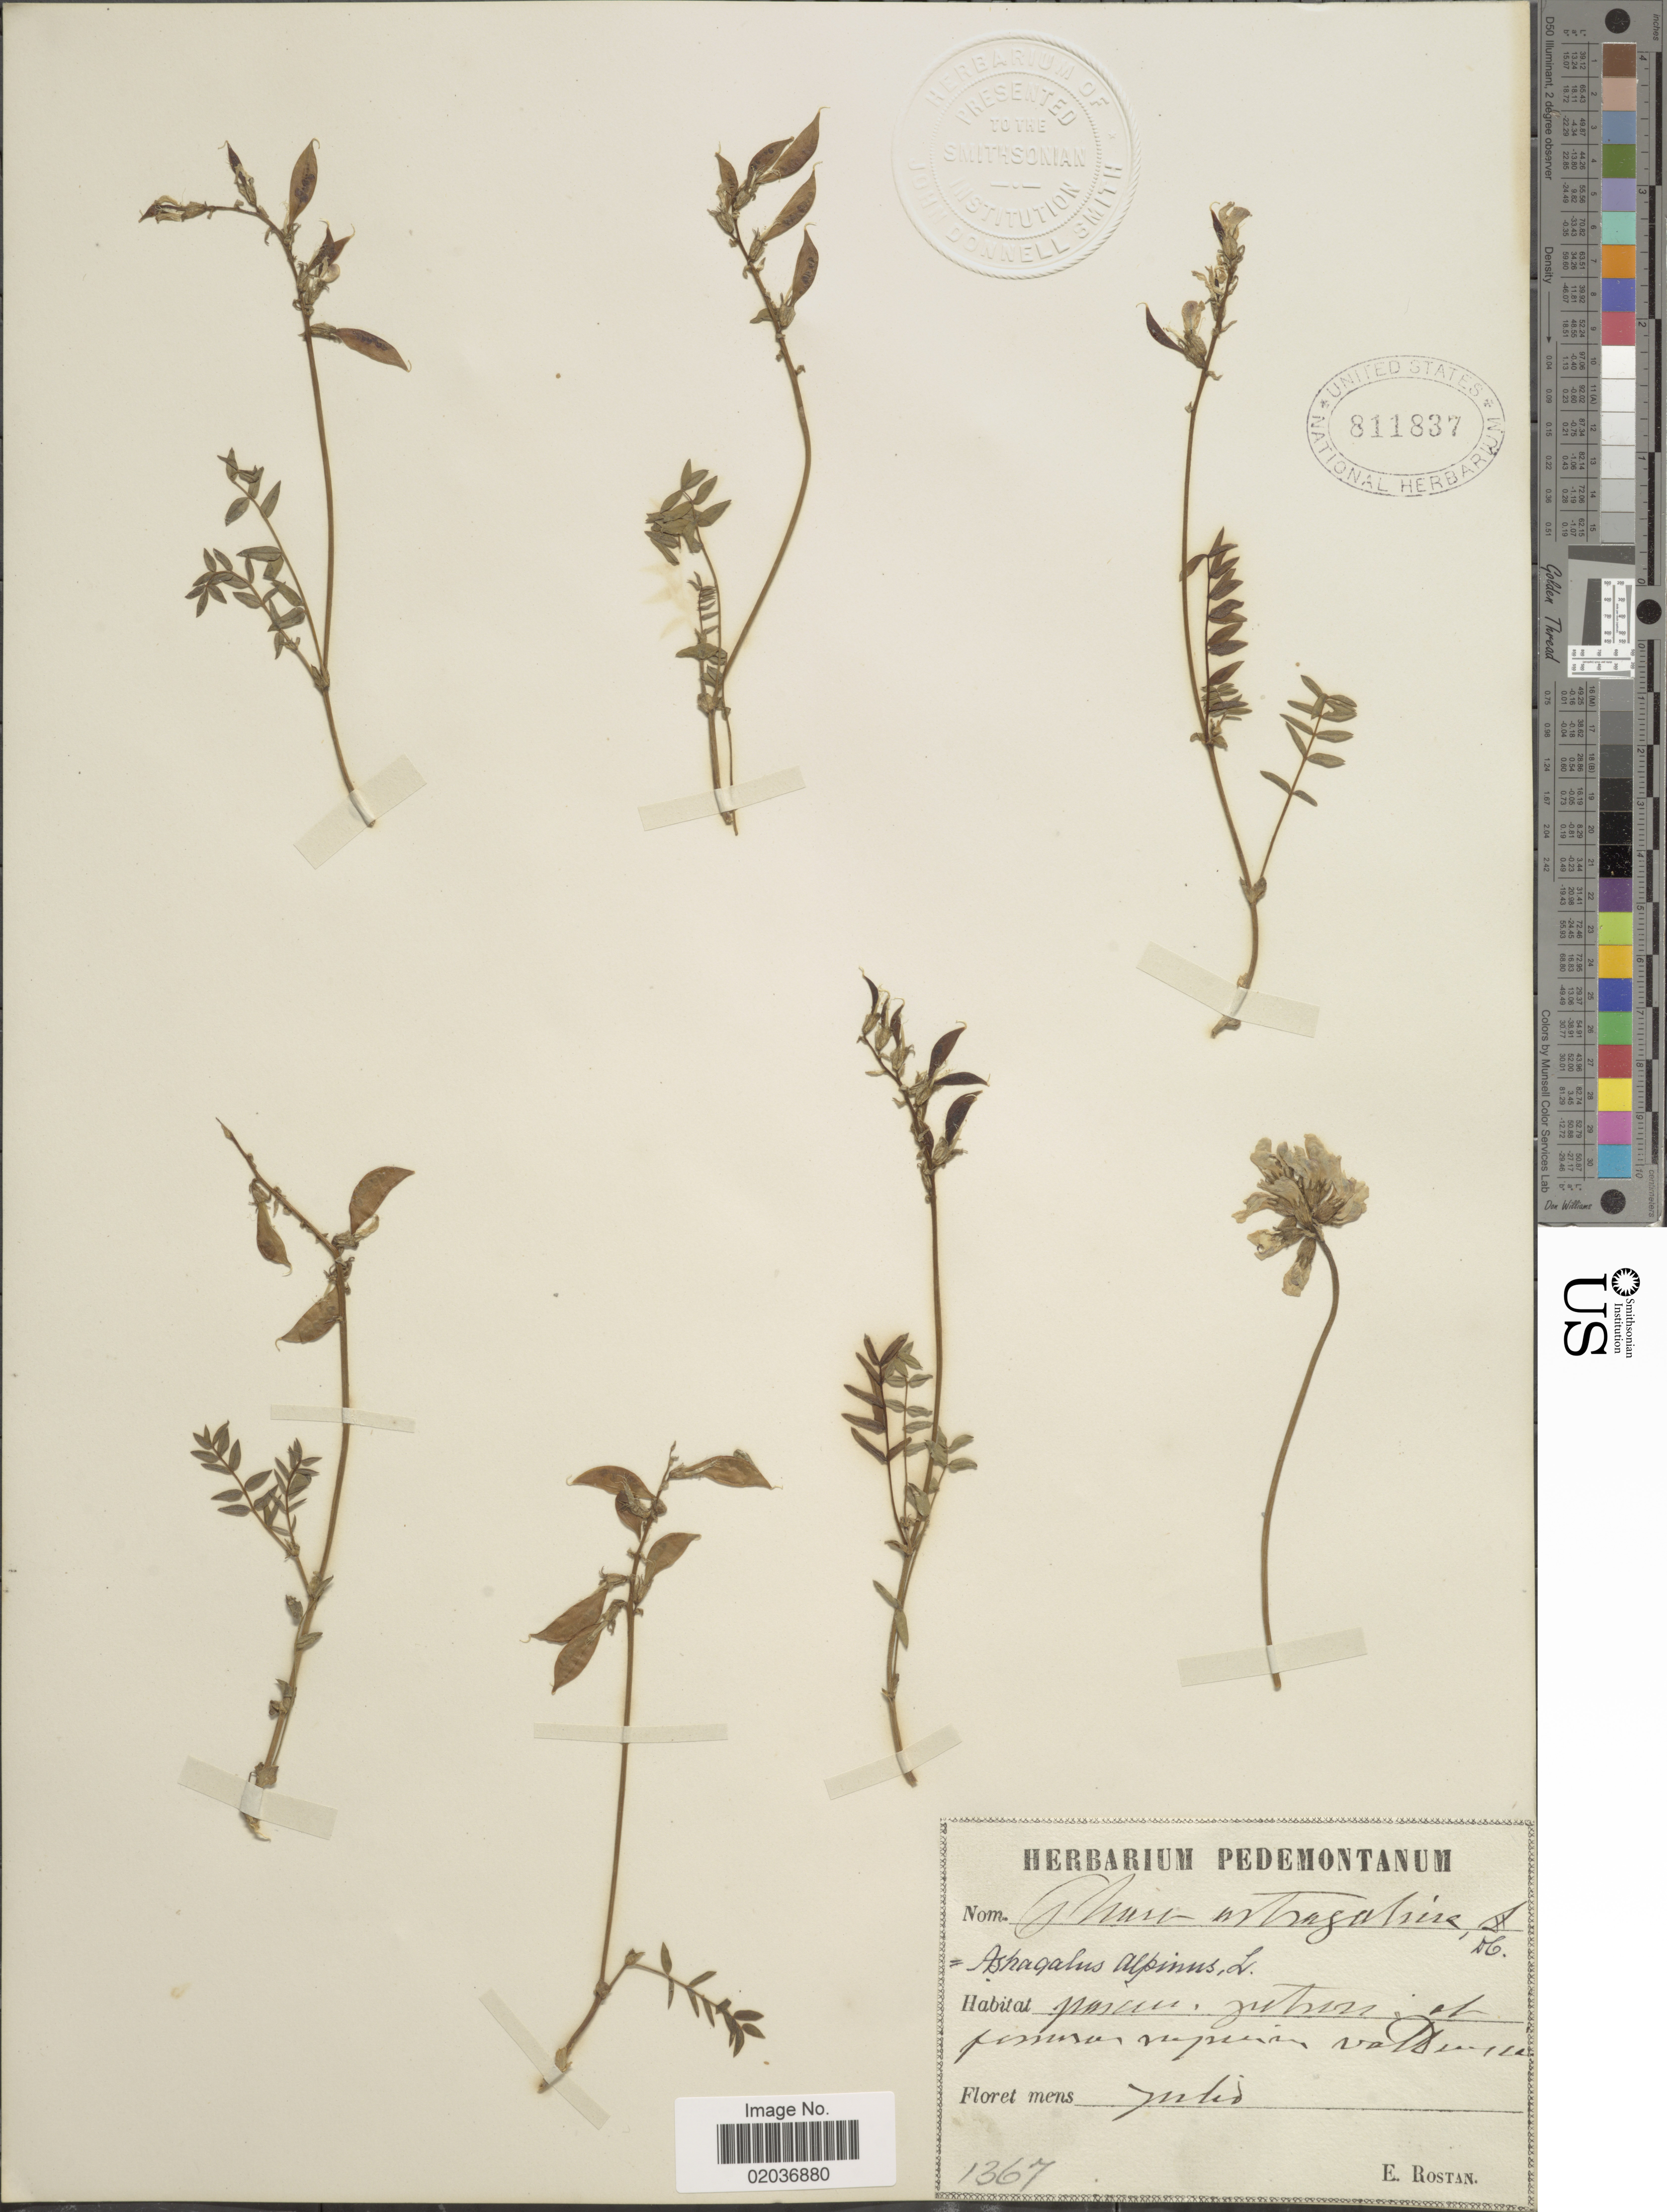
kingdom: Plantae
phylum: Tracheophyta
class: Magnoliopsida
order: Fabales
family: Fabaceae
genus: Astragalus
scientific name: Astragalus alpinus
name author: L.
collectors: E. Rostan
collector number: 1367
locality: Pascun, [illegible text]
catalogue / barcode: US 811837